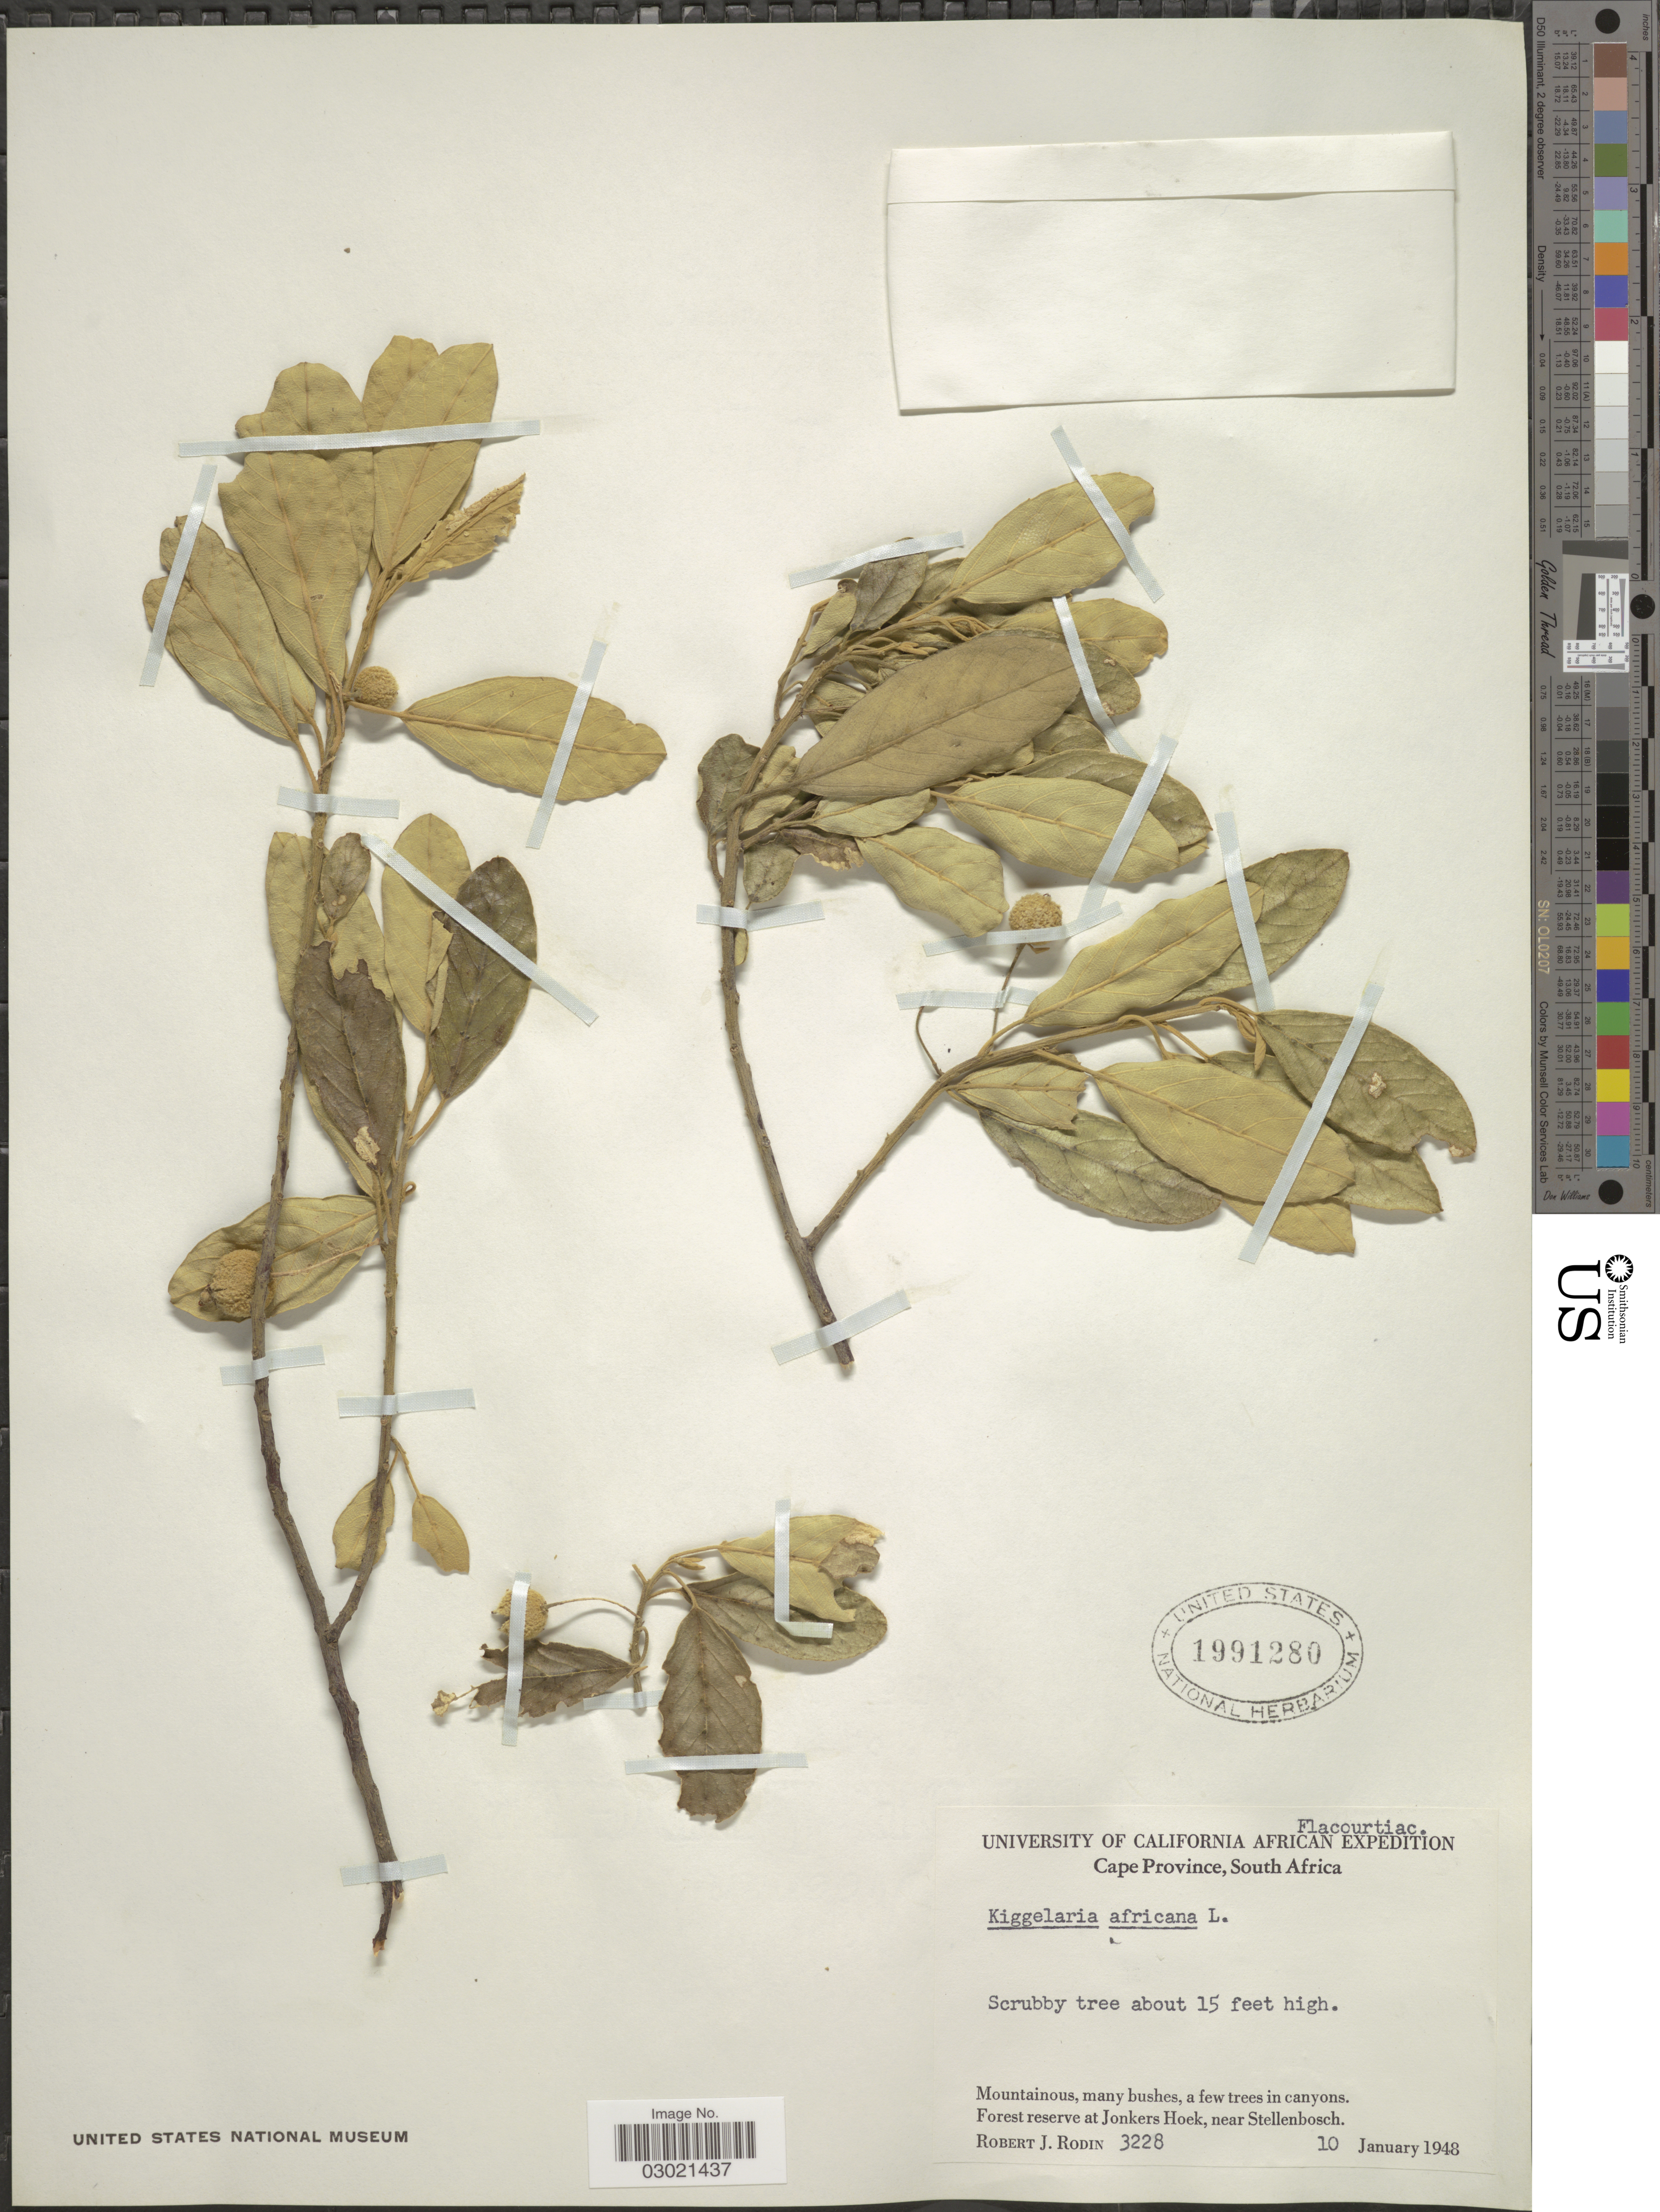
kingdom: Plantae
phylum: Tracheophyta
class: Magnoliopsida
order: Malpighiales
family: Achariaceae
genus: Kiggelaria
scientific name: Kiggelaria africana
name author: L.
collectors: R. J. Rodin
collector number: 3228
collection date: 1948-01-10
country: South Africa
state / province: Western Cape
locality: Mountainous, many bushes, a few trees in canyons. Forest reserve at Jonkers Hoek, near Stellenbosch.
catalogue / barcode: US 1991280